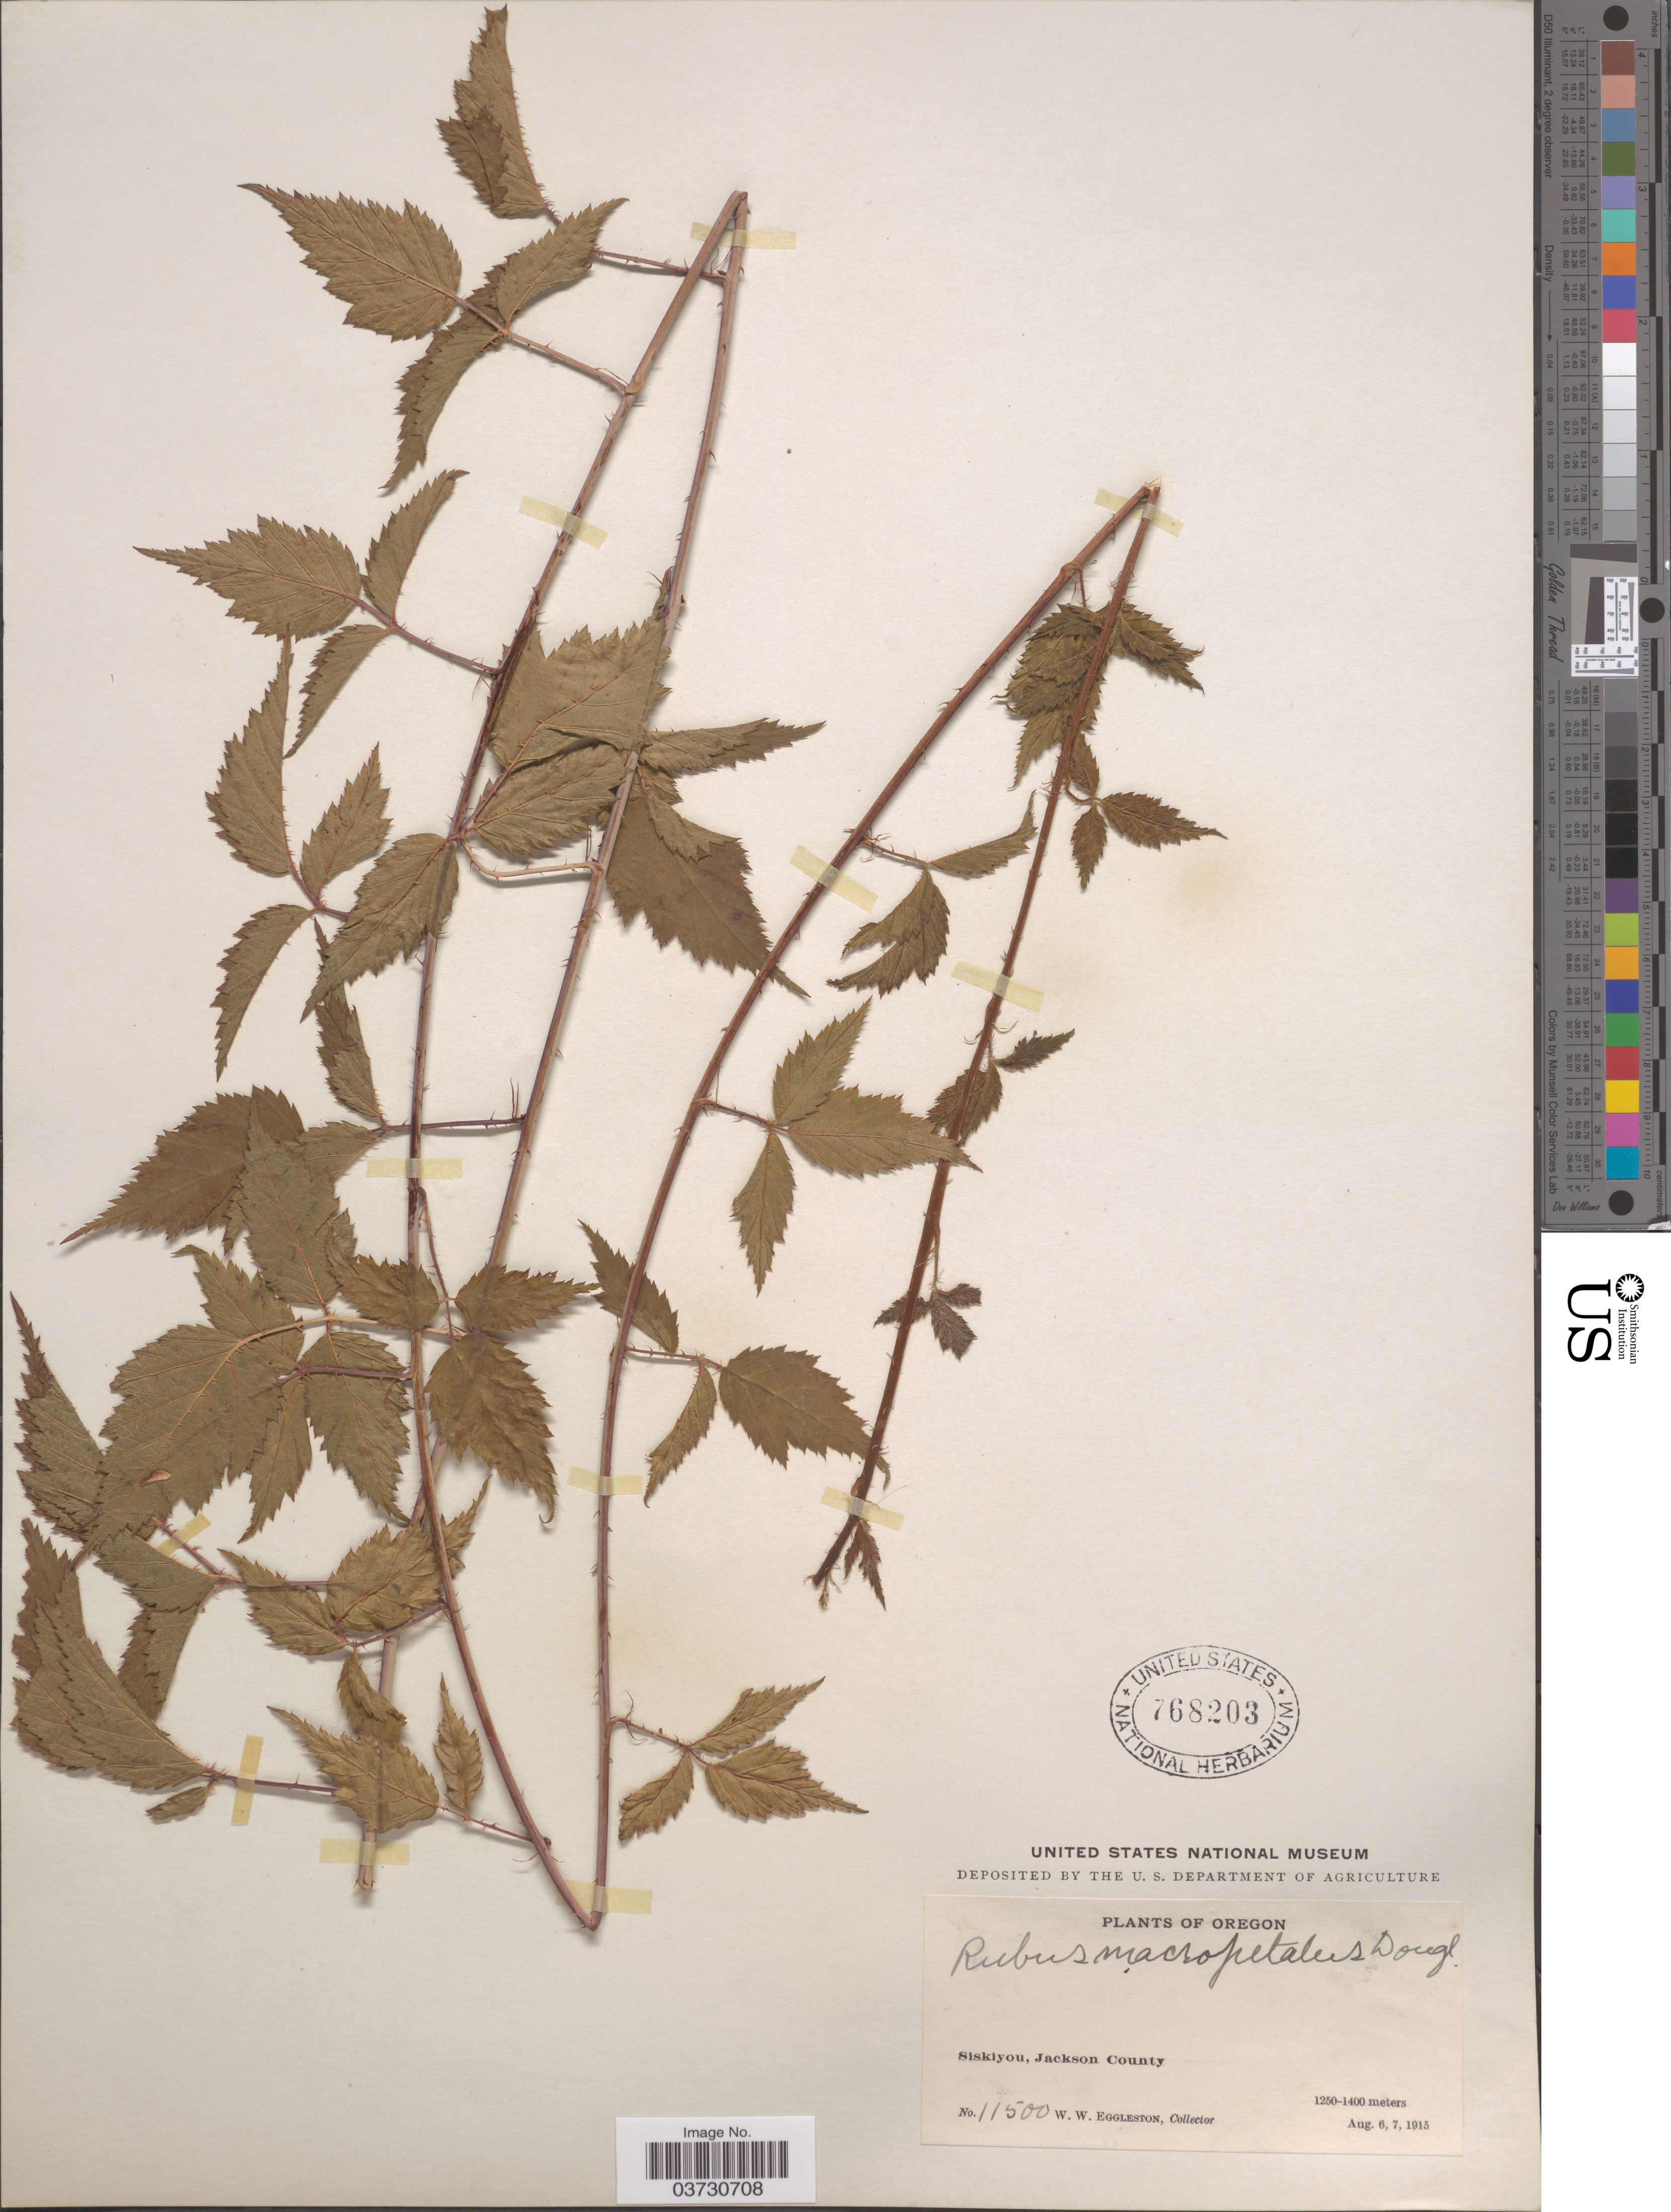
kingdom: Plantae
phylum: Tracheophyta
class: Magnoliopsida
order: Rosales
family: Rosaceae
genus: Rubus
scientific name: Rubus macropetalus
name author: Douglas ex Hook.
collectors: W. W. Eggleston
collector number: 11500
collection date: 1915-08-06/1915-08-07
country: United States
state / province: Oregon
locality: Siskiyou, Jackson County.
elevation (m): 1250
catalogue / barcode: US 768203